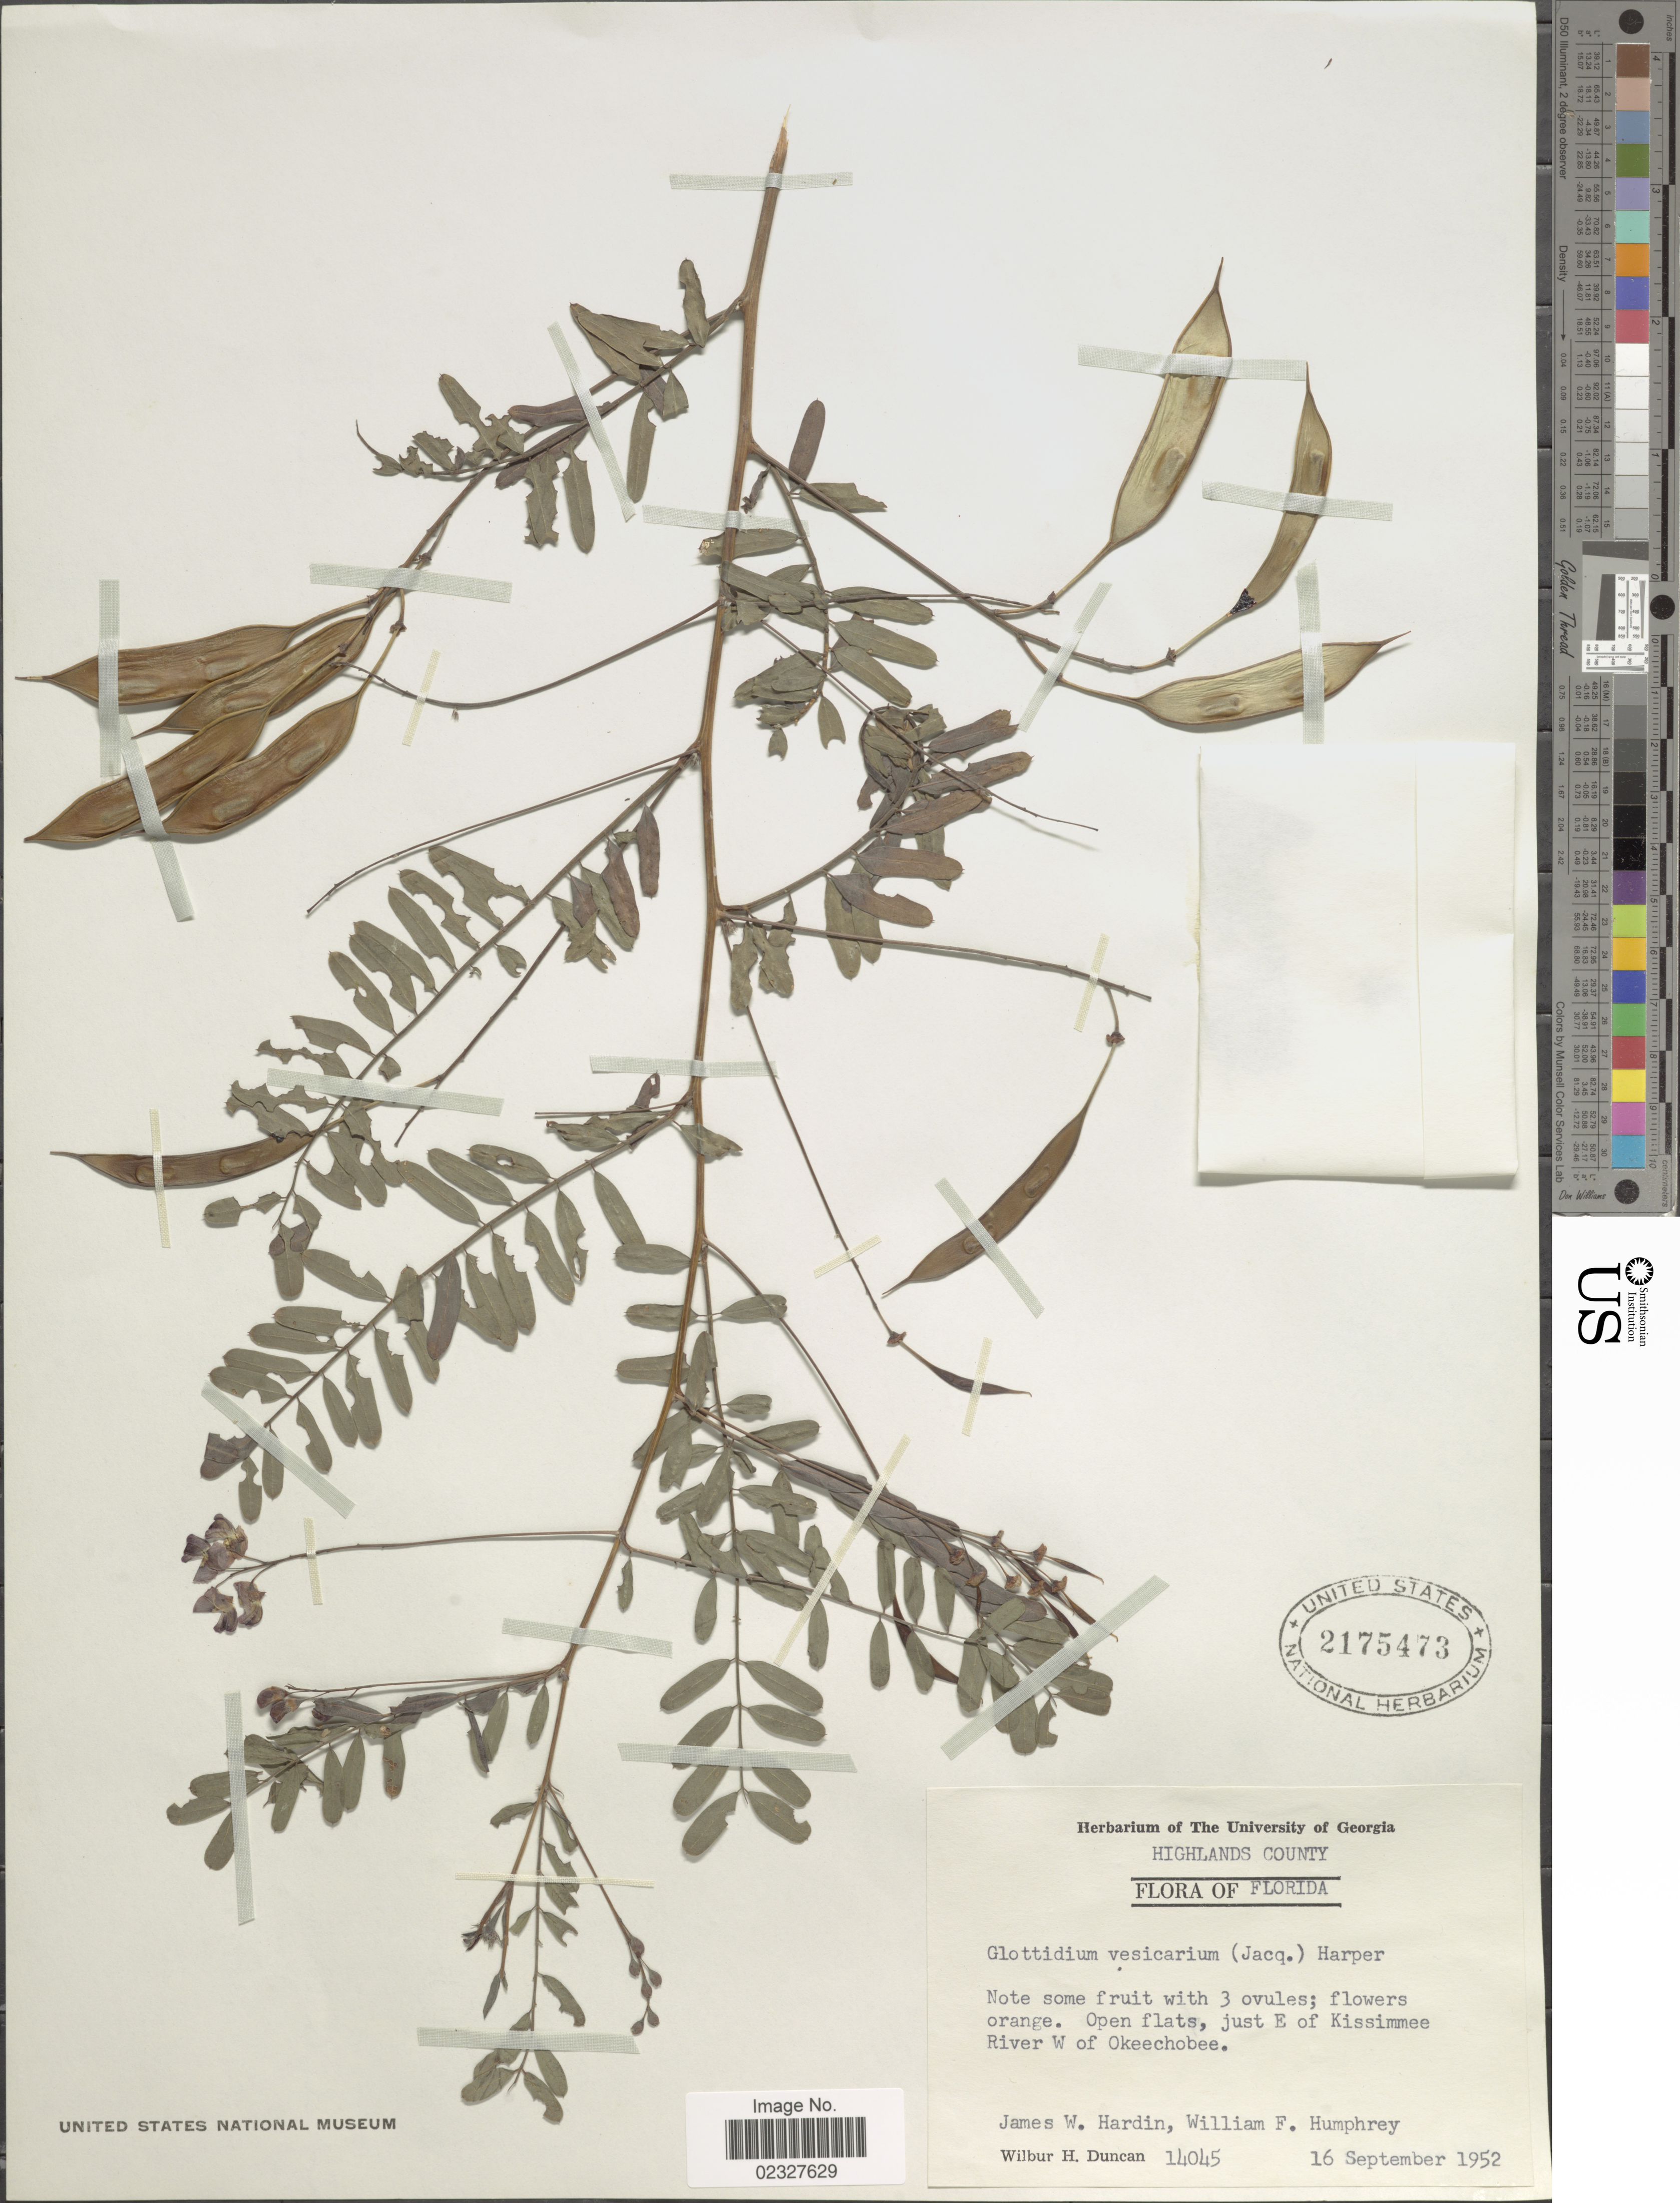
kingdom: Plantae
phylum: Tracheophyta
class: Magnoliopsida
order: Fabales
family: Fabaceae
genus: Sesbania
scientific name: Sesbania vesicaria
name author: (Jacq.) Elliott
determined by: Strong, Mark T., (BOT), Smithsonian Institution - National Museum of Natural History (UNITED STATES)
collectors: J. W. Hardin, W. Humphrey & W. H. Duncan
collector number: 14045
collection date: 1952-09-16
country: United States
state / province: Florida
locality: Highland County, open falts, just E of Kissimmee River W of Okeechobee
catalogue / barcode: US 2175473